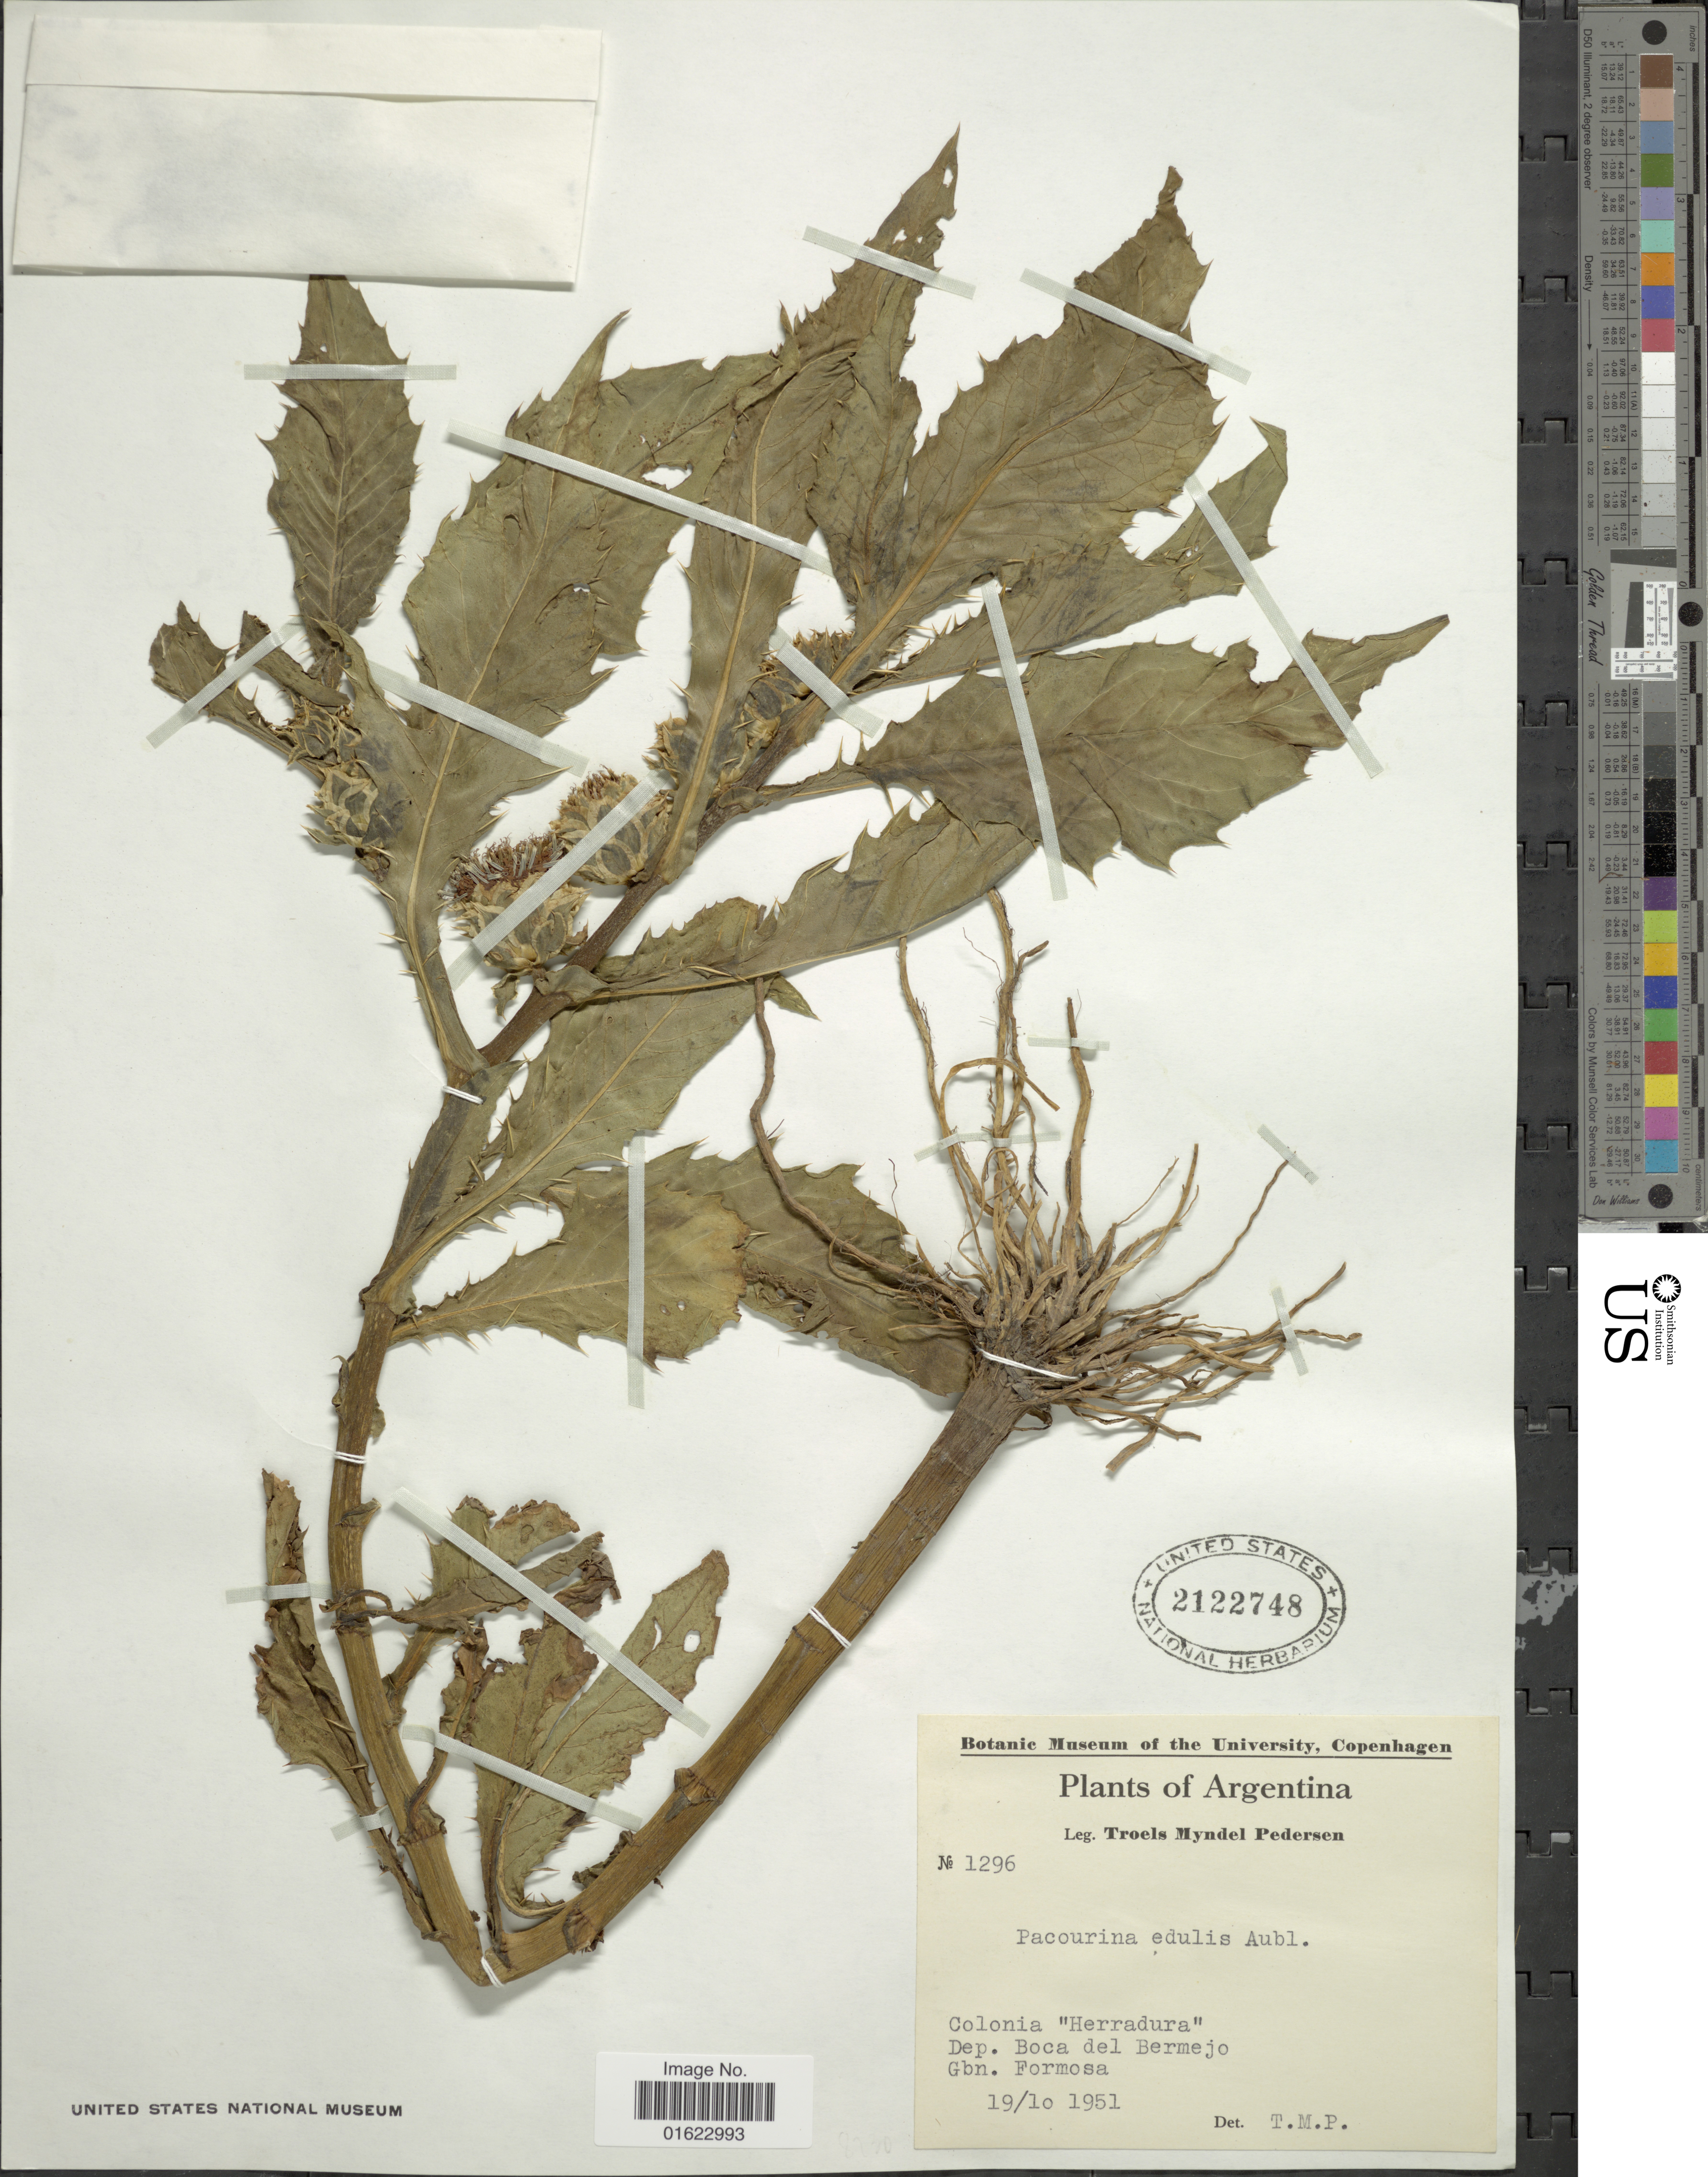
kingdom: Plantae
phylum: Tracheophyta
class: Magnoliopsida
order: Asterales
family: Asteraceae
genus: Pacourina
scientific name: Pacourina edulis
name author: Aubl.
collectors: T. Pederson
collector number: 1296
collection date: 1951-10-19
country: Argentina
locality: Argentina, Colonia "Herradura", Dep. Boca del Bermejo, Gbn. Formosa.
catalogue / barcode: US 2122748